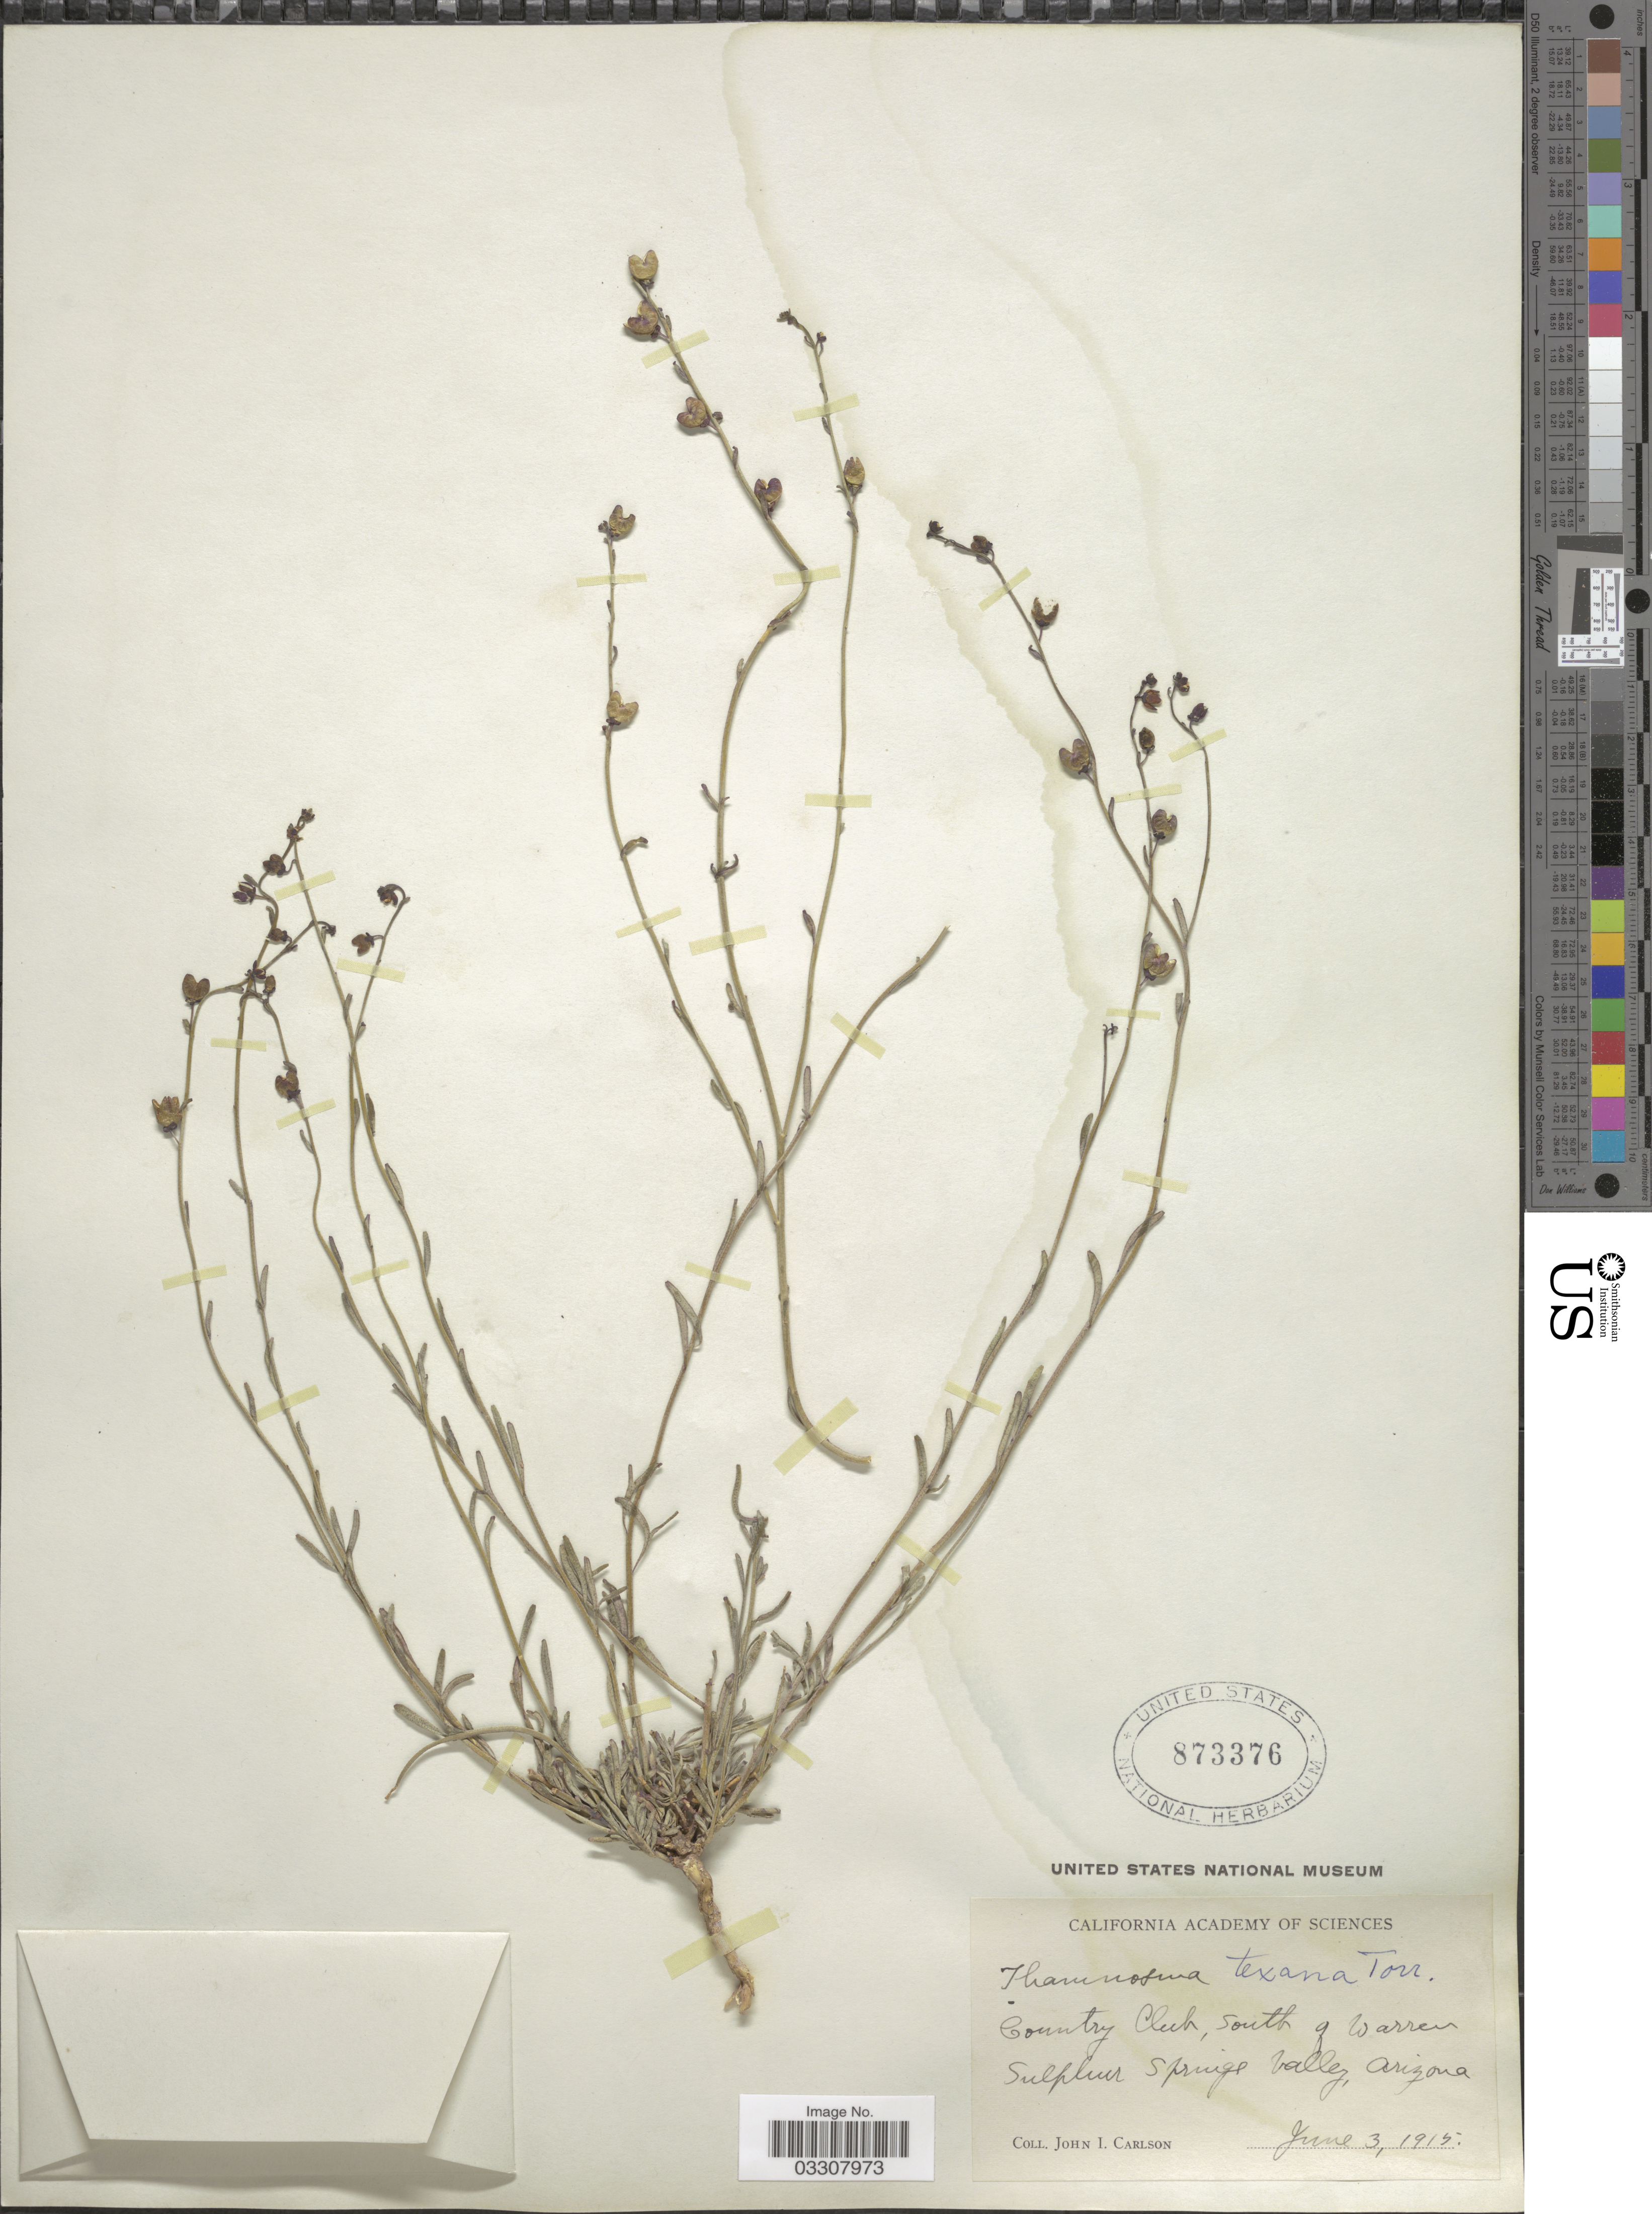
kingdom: Plantae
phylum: Tracheophyta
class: Magnoliopsida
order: Sapindales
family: Rutaceae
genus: Thamnosma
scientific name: Thamnosma texana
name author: (A. Gray) Torr.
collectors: J. Carlson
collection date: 1915-06-03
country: United States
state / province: Arizona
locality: Country Club, south of Warren Sulphur Springs Valley.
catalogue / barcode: US 873376